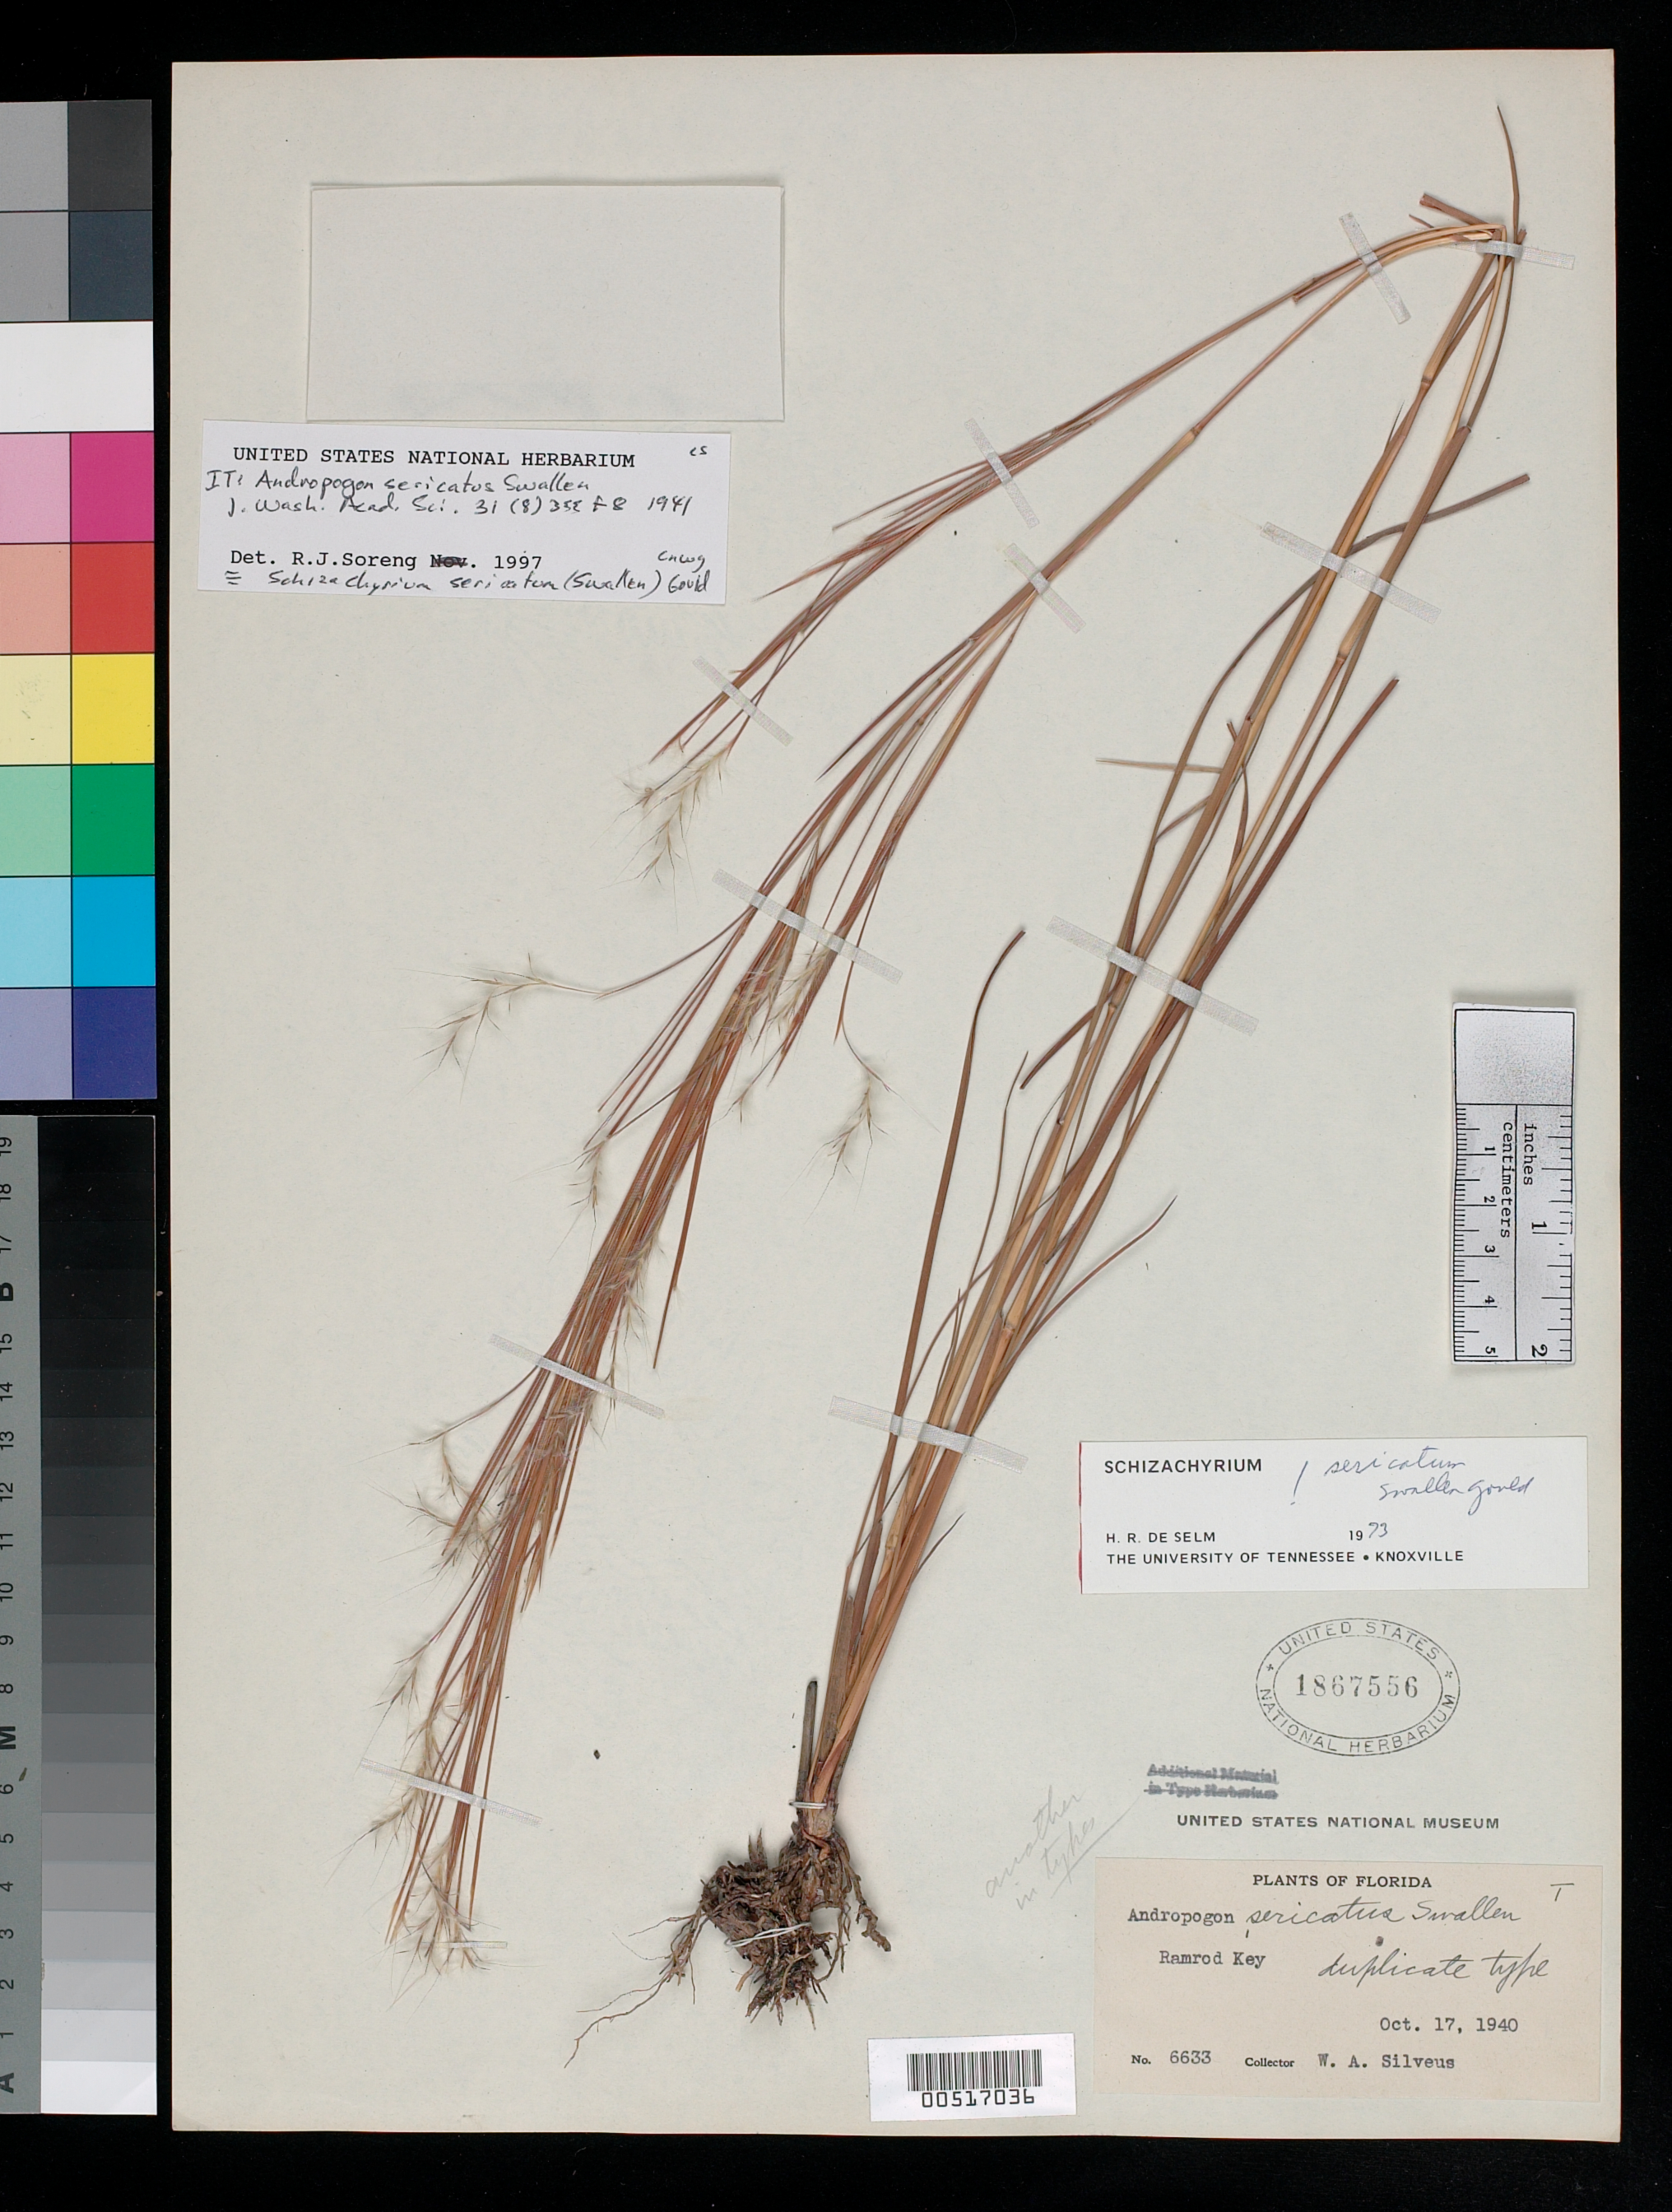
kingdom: Plantae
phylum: Tracheophyta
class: Liliopsida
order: Poales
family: Poaceae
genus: Andropogon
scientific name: Andropogon sericatus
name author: Swallen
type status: Isotype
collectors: W. Silveus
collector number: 6633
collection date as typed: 17 Oct 1940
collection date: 1940-10-17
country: United States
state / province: Florida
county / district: Monroe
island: Ramrod Key.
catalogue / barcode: US 1867556